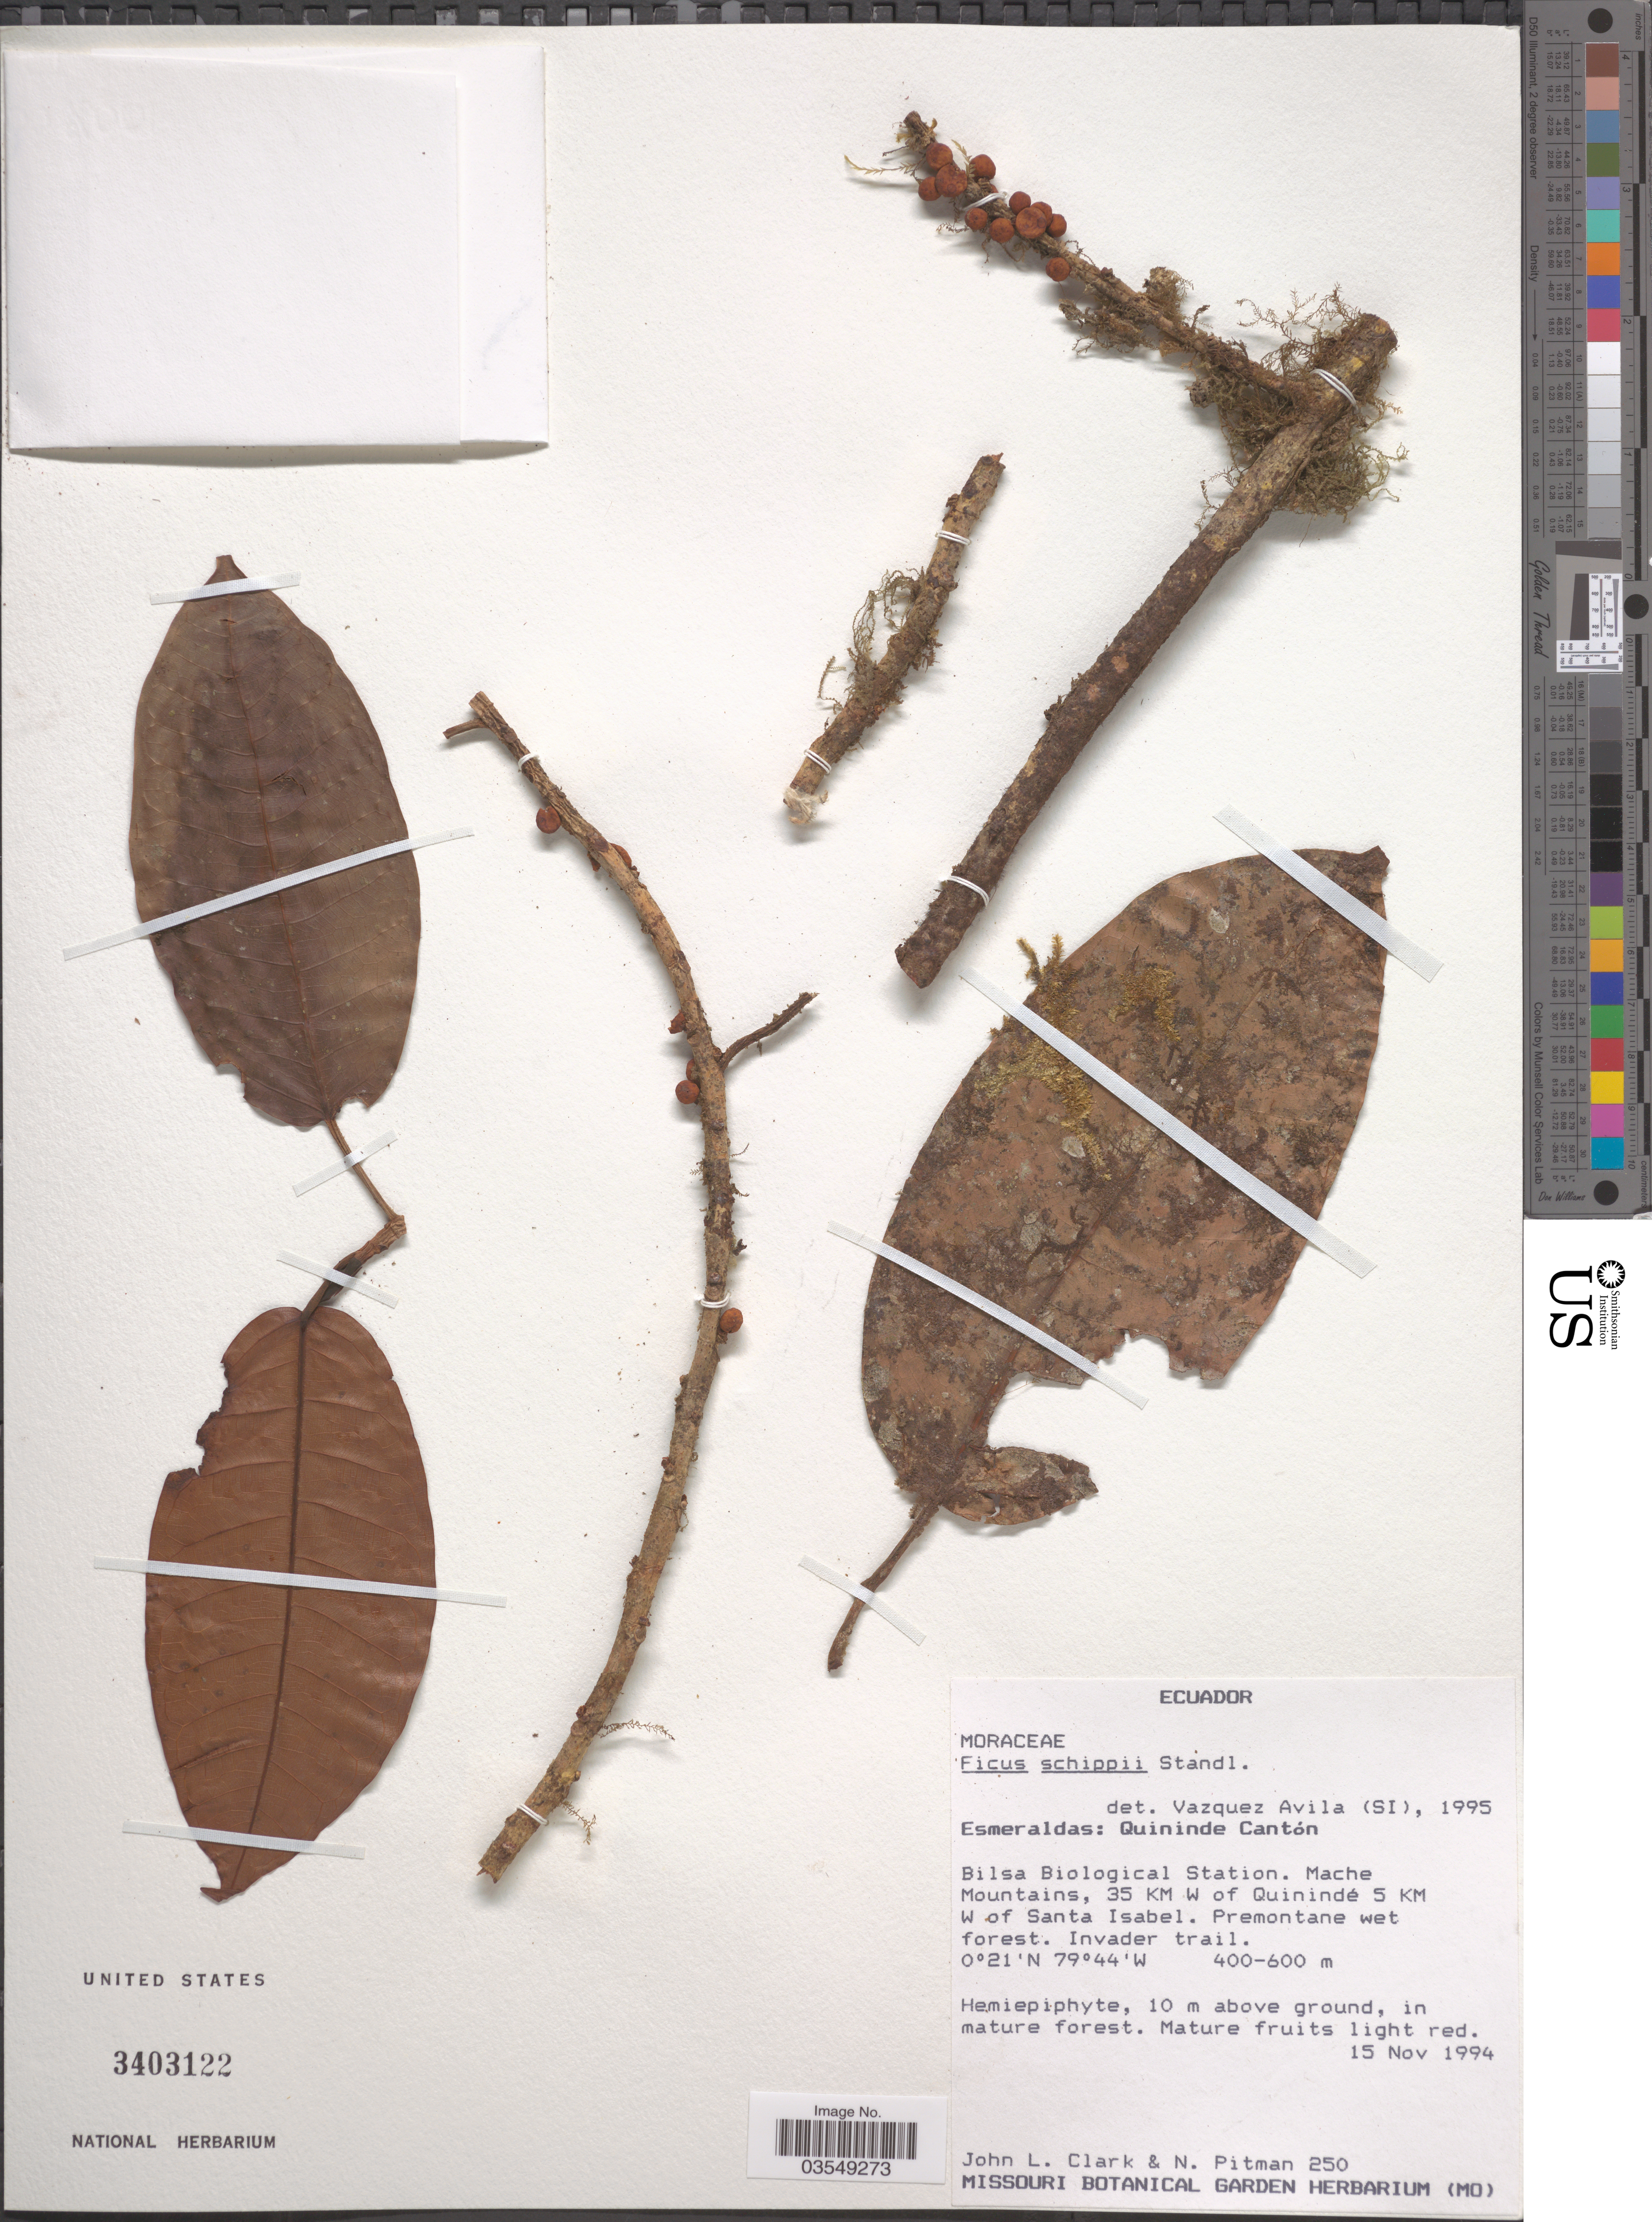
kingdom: Plantae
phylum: Tracheophyta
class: Magnoliopsida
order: Rosales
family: Moraceae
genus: Ficus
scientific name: Ficus schippii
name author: Standl.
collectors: J. L. Clark & N. Pitman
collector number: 250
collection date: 1994-11-15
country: Ecuador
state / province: Esmeraldas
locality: Quininde Cantón. The Mache- Chindul Ecological Reserve. Bilsa Biological Station. Mache mountains, 35 km W of Quinindé 5 km W of Santa Isabel.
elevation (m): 400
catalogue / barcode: US 3403122